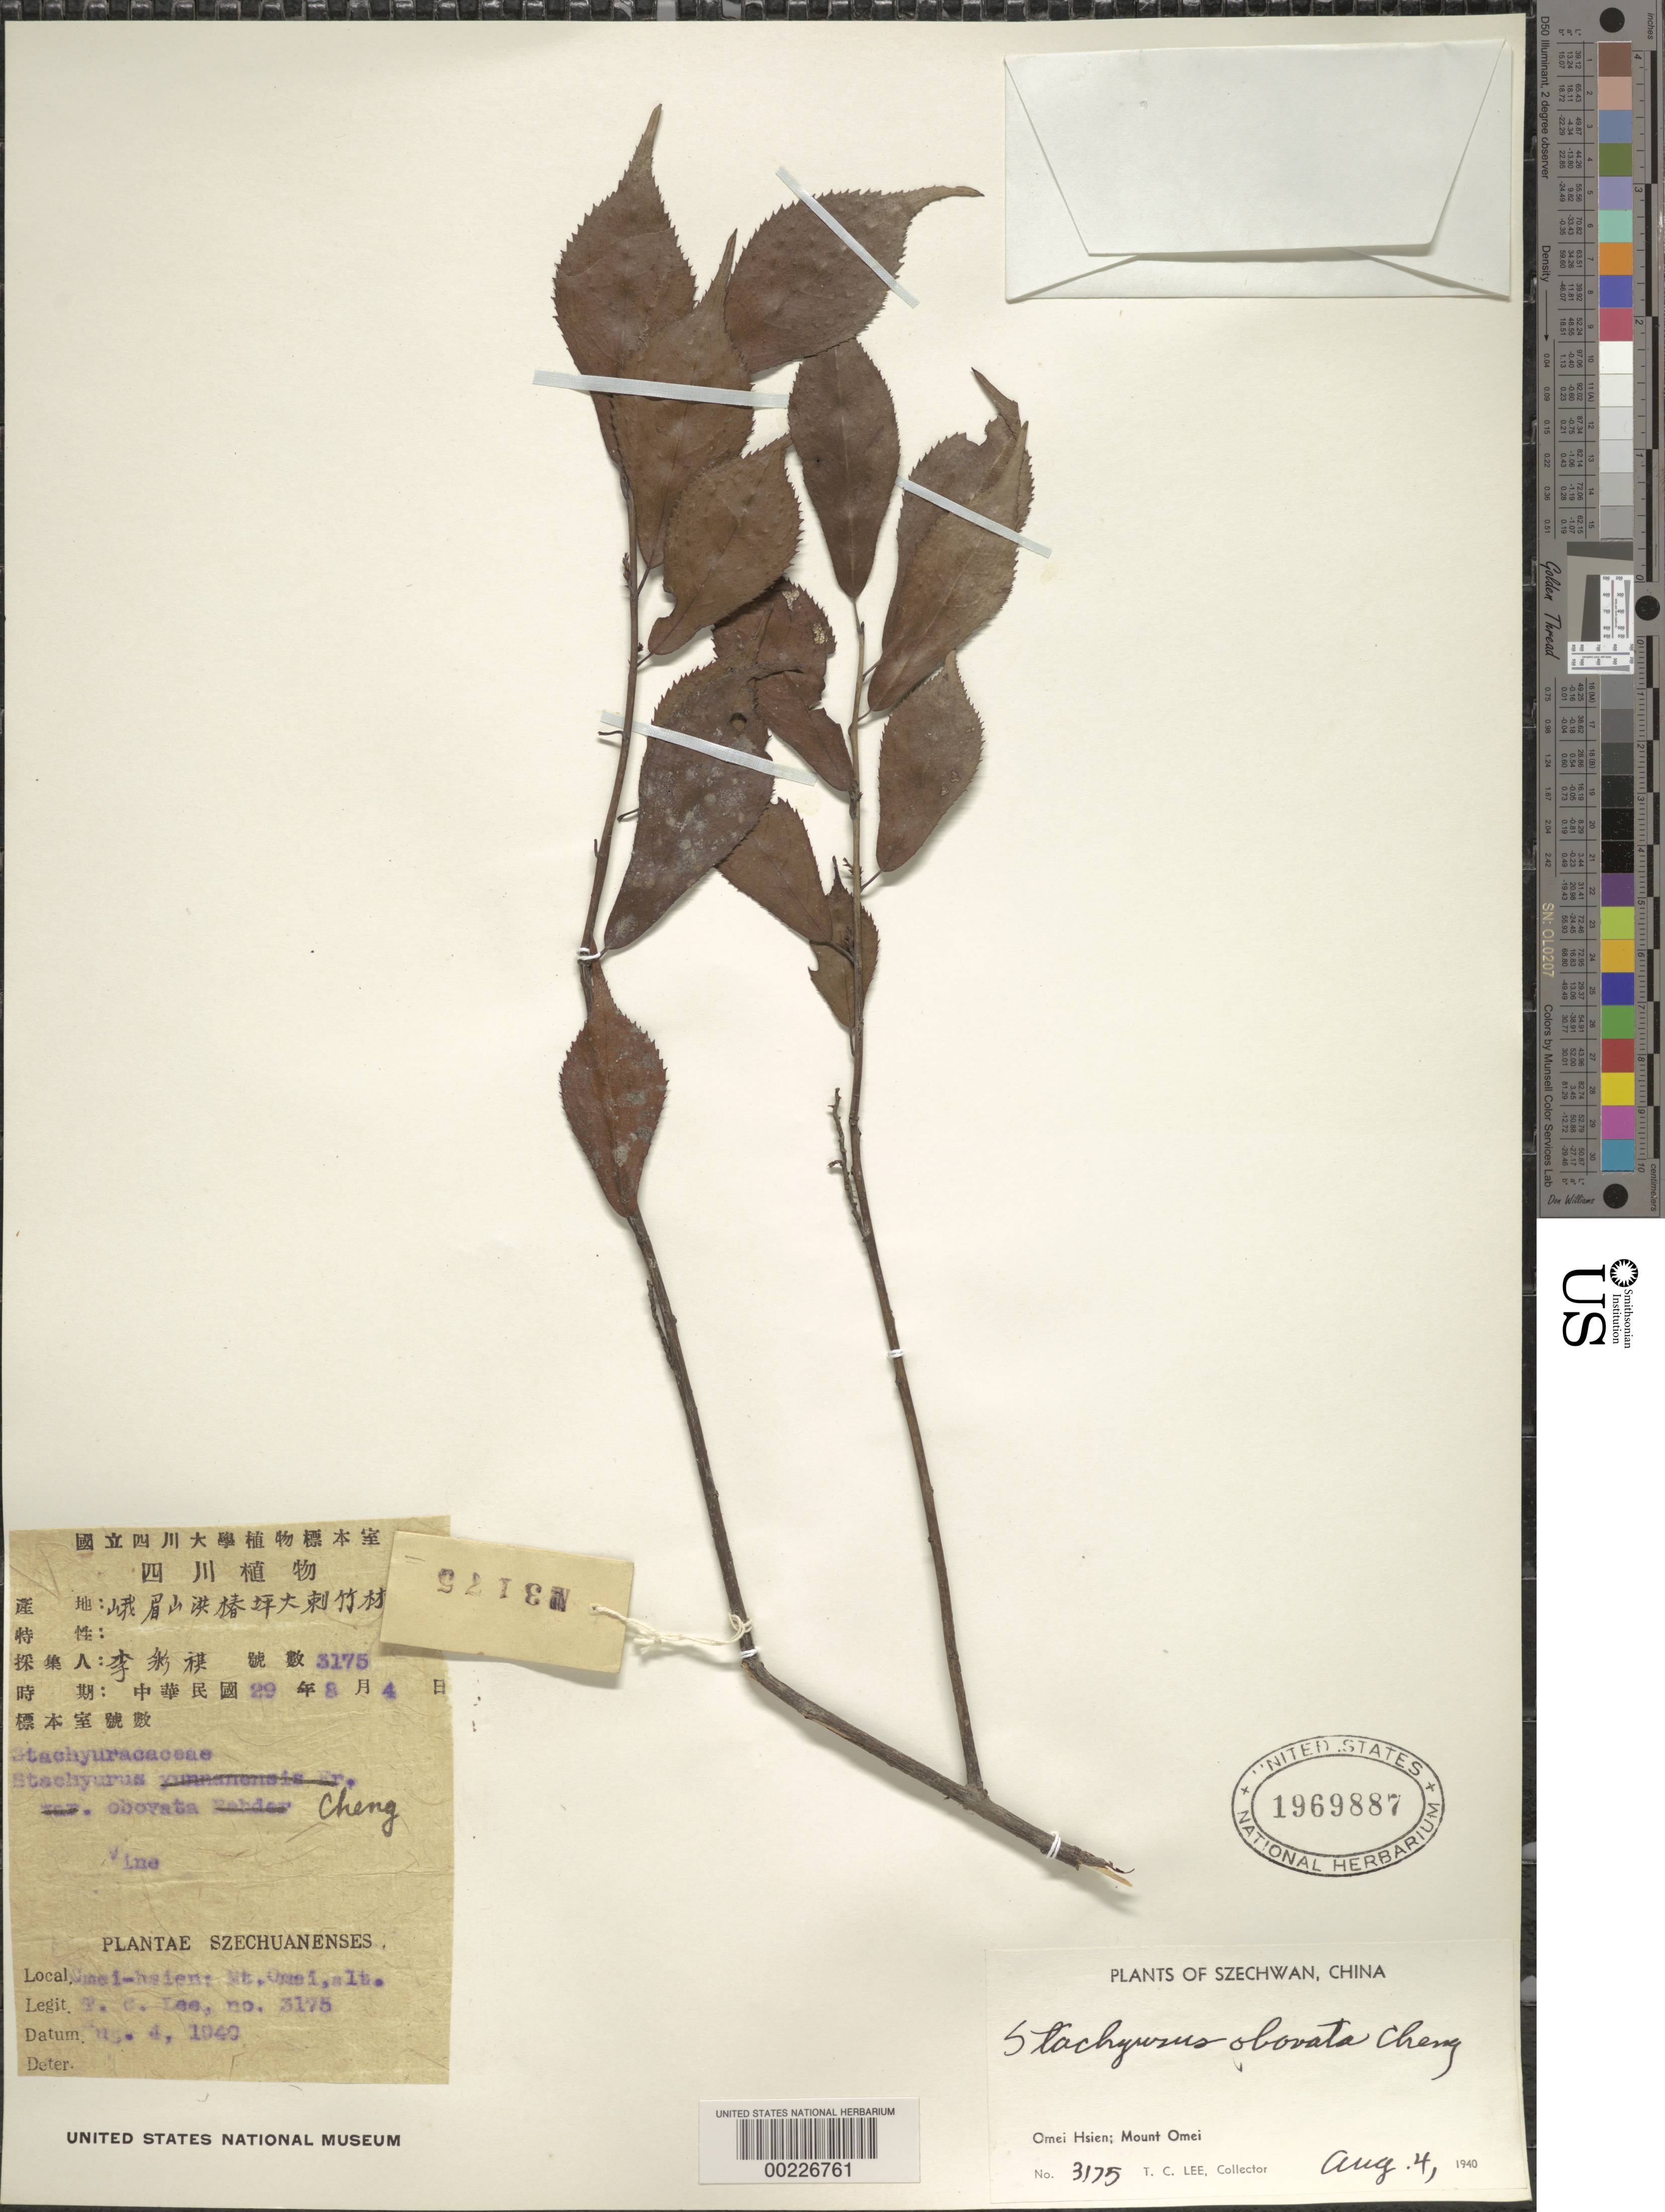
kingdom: Plantae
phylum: Tracheophyta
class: Magnoliopsida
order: Crossosomatales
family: Stachyuraceae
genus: Stachyurus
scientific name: Stachyurus obovatus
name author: (Rehder) Hand.-Mazz.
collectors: W. K. Hu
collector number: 3175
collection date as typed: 04 Aug 1940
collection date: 1940-08-04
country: China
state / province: Sichuan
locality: Omei hsien; mount omei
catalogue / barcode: US 1969887